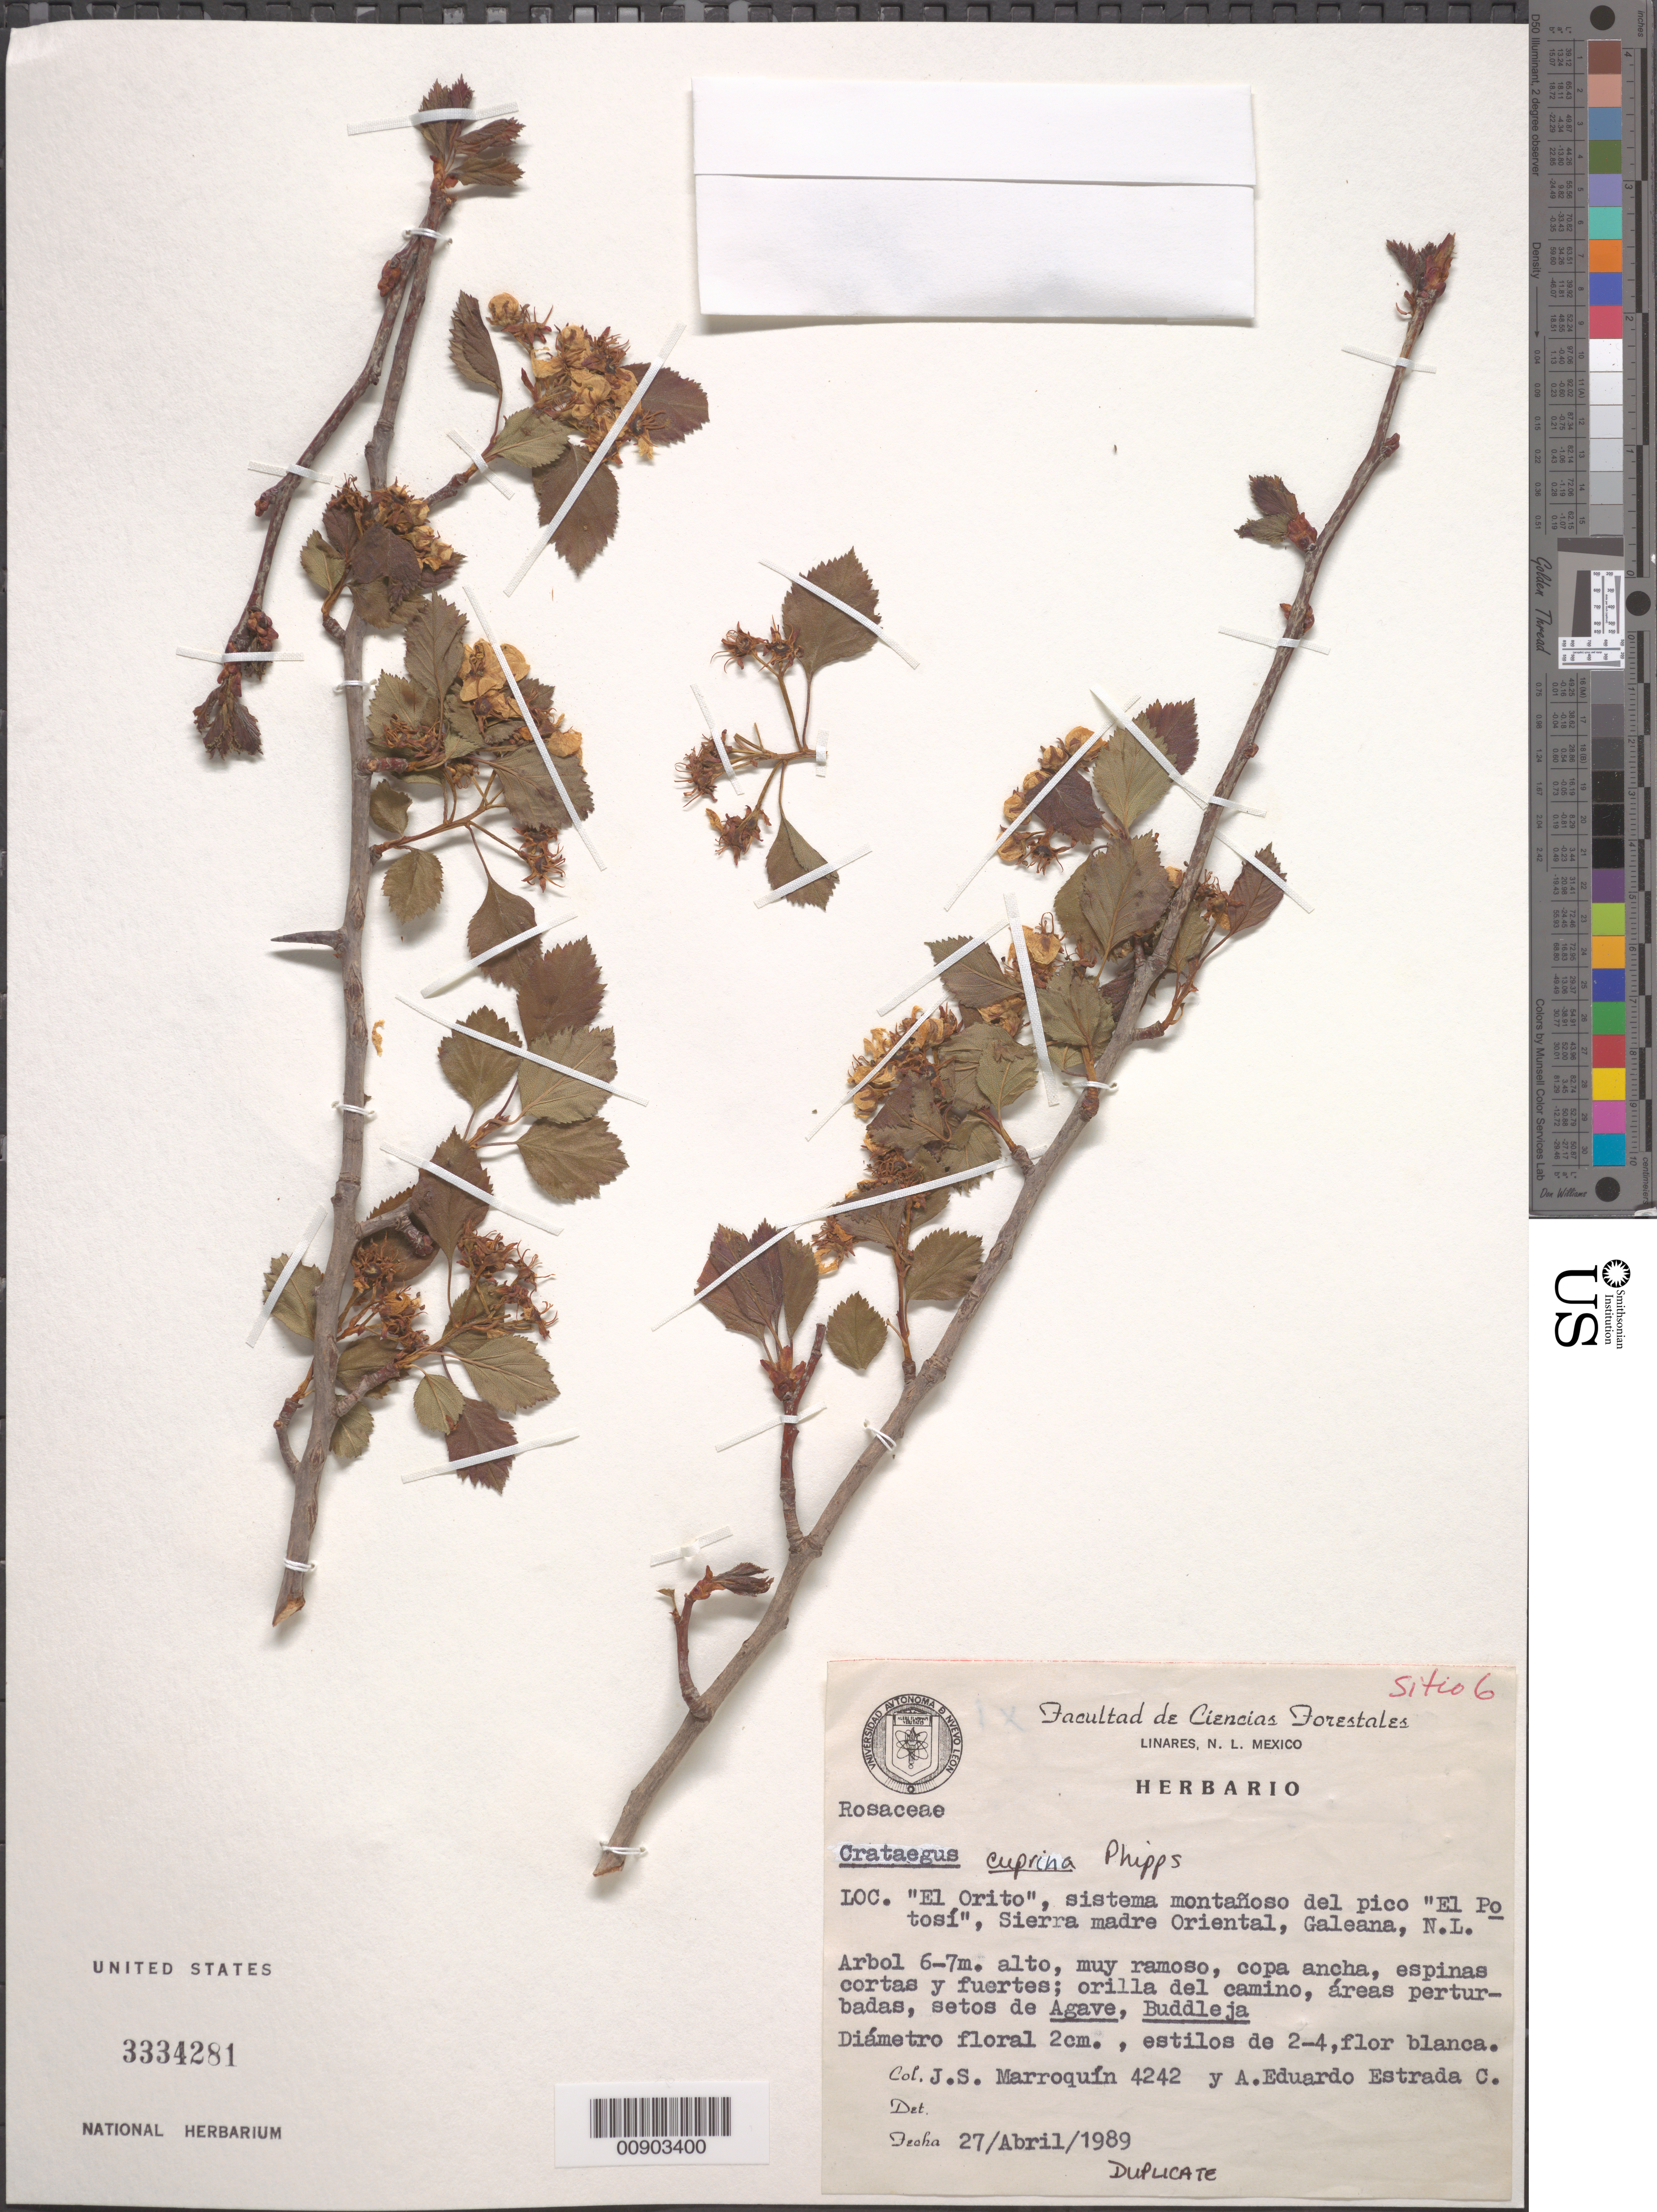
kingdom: Plantae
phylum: Tracheophyta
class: Magnoliopsida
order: Rosales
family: Rosaceae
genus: Crataegus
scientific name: Crataegus cuprina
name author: J.B. Phipps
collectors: J. Marroquin & A. E. Estrada-C.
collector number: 4242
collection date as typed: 27 Apr 1989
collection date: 1989-04-27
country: Mexico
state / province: Nuevo León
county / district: Galeana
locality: El Orito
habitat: Orilla del camino, áreas perturbadas, setos de Agave, Buddleja.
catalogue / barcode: US 3334281